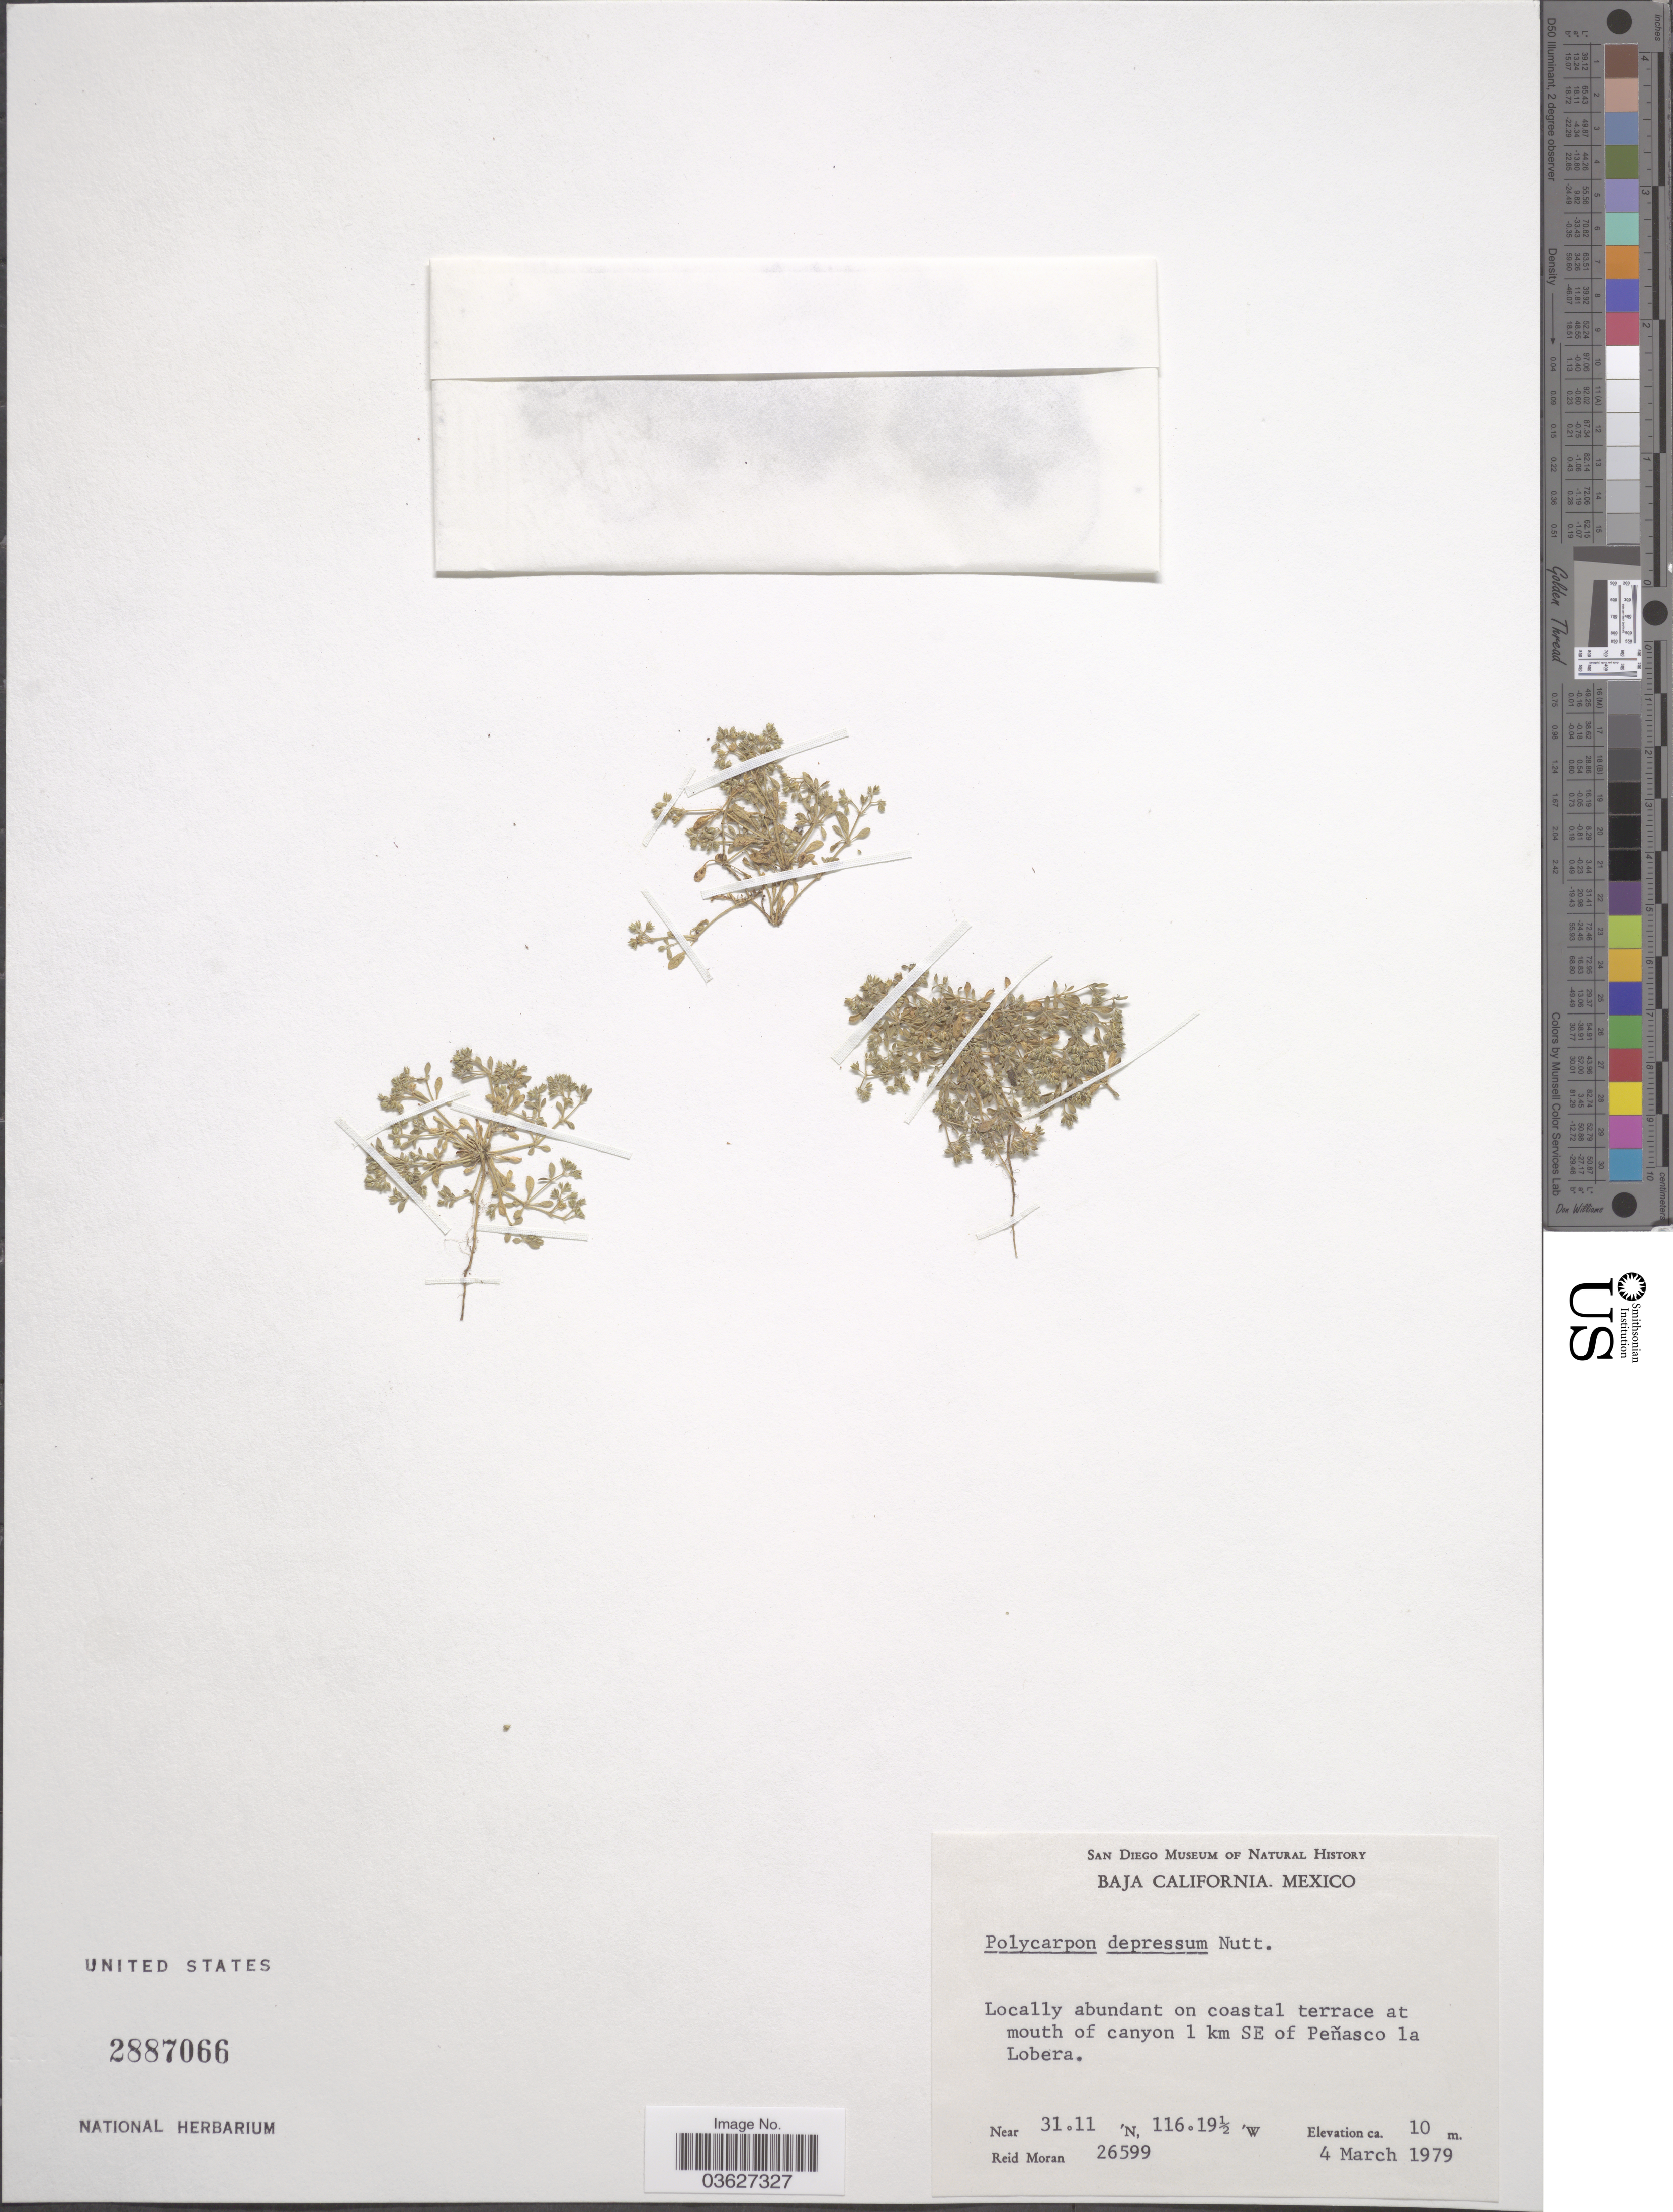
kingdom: Plantae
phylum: Tracheophyta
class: Magnoliopsida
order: Caryophyllales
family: Caryophyllaceae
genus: Polycarpon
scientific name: Polycarpon depressum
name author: Nutt.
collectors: R. Moran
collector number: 26599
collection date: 1979-03-04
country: Mexico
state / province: Baja California Norte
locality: On coastal terrace at mouth of canyon 1 km SE of Peñasco la Lobera.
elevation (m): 10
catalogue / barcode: US 2887066